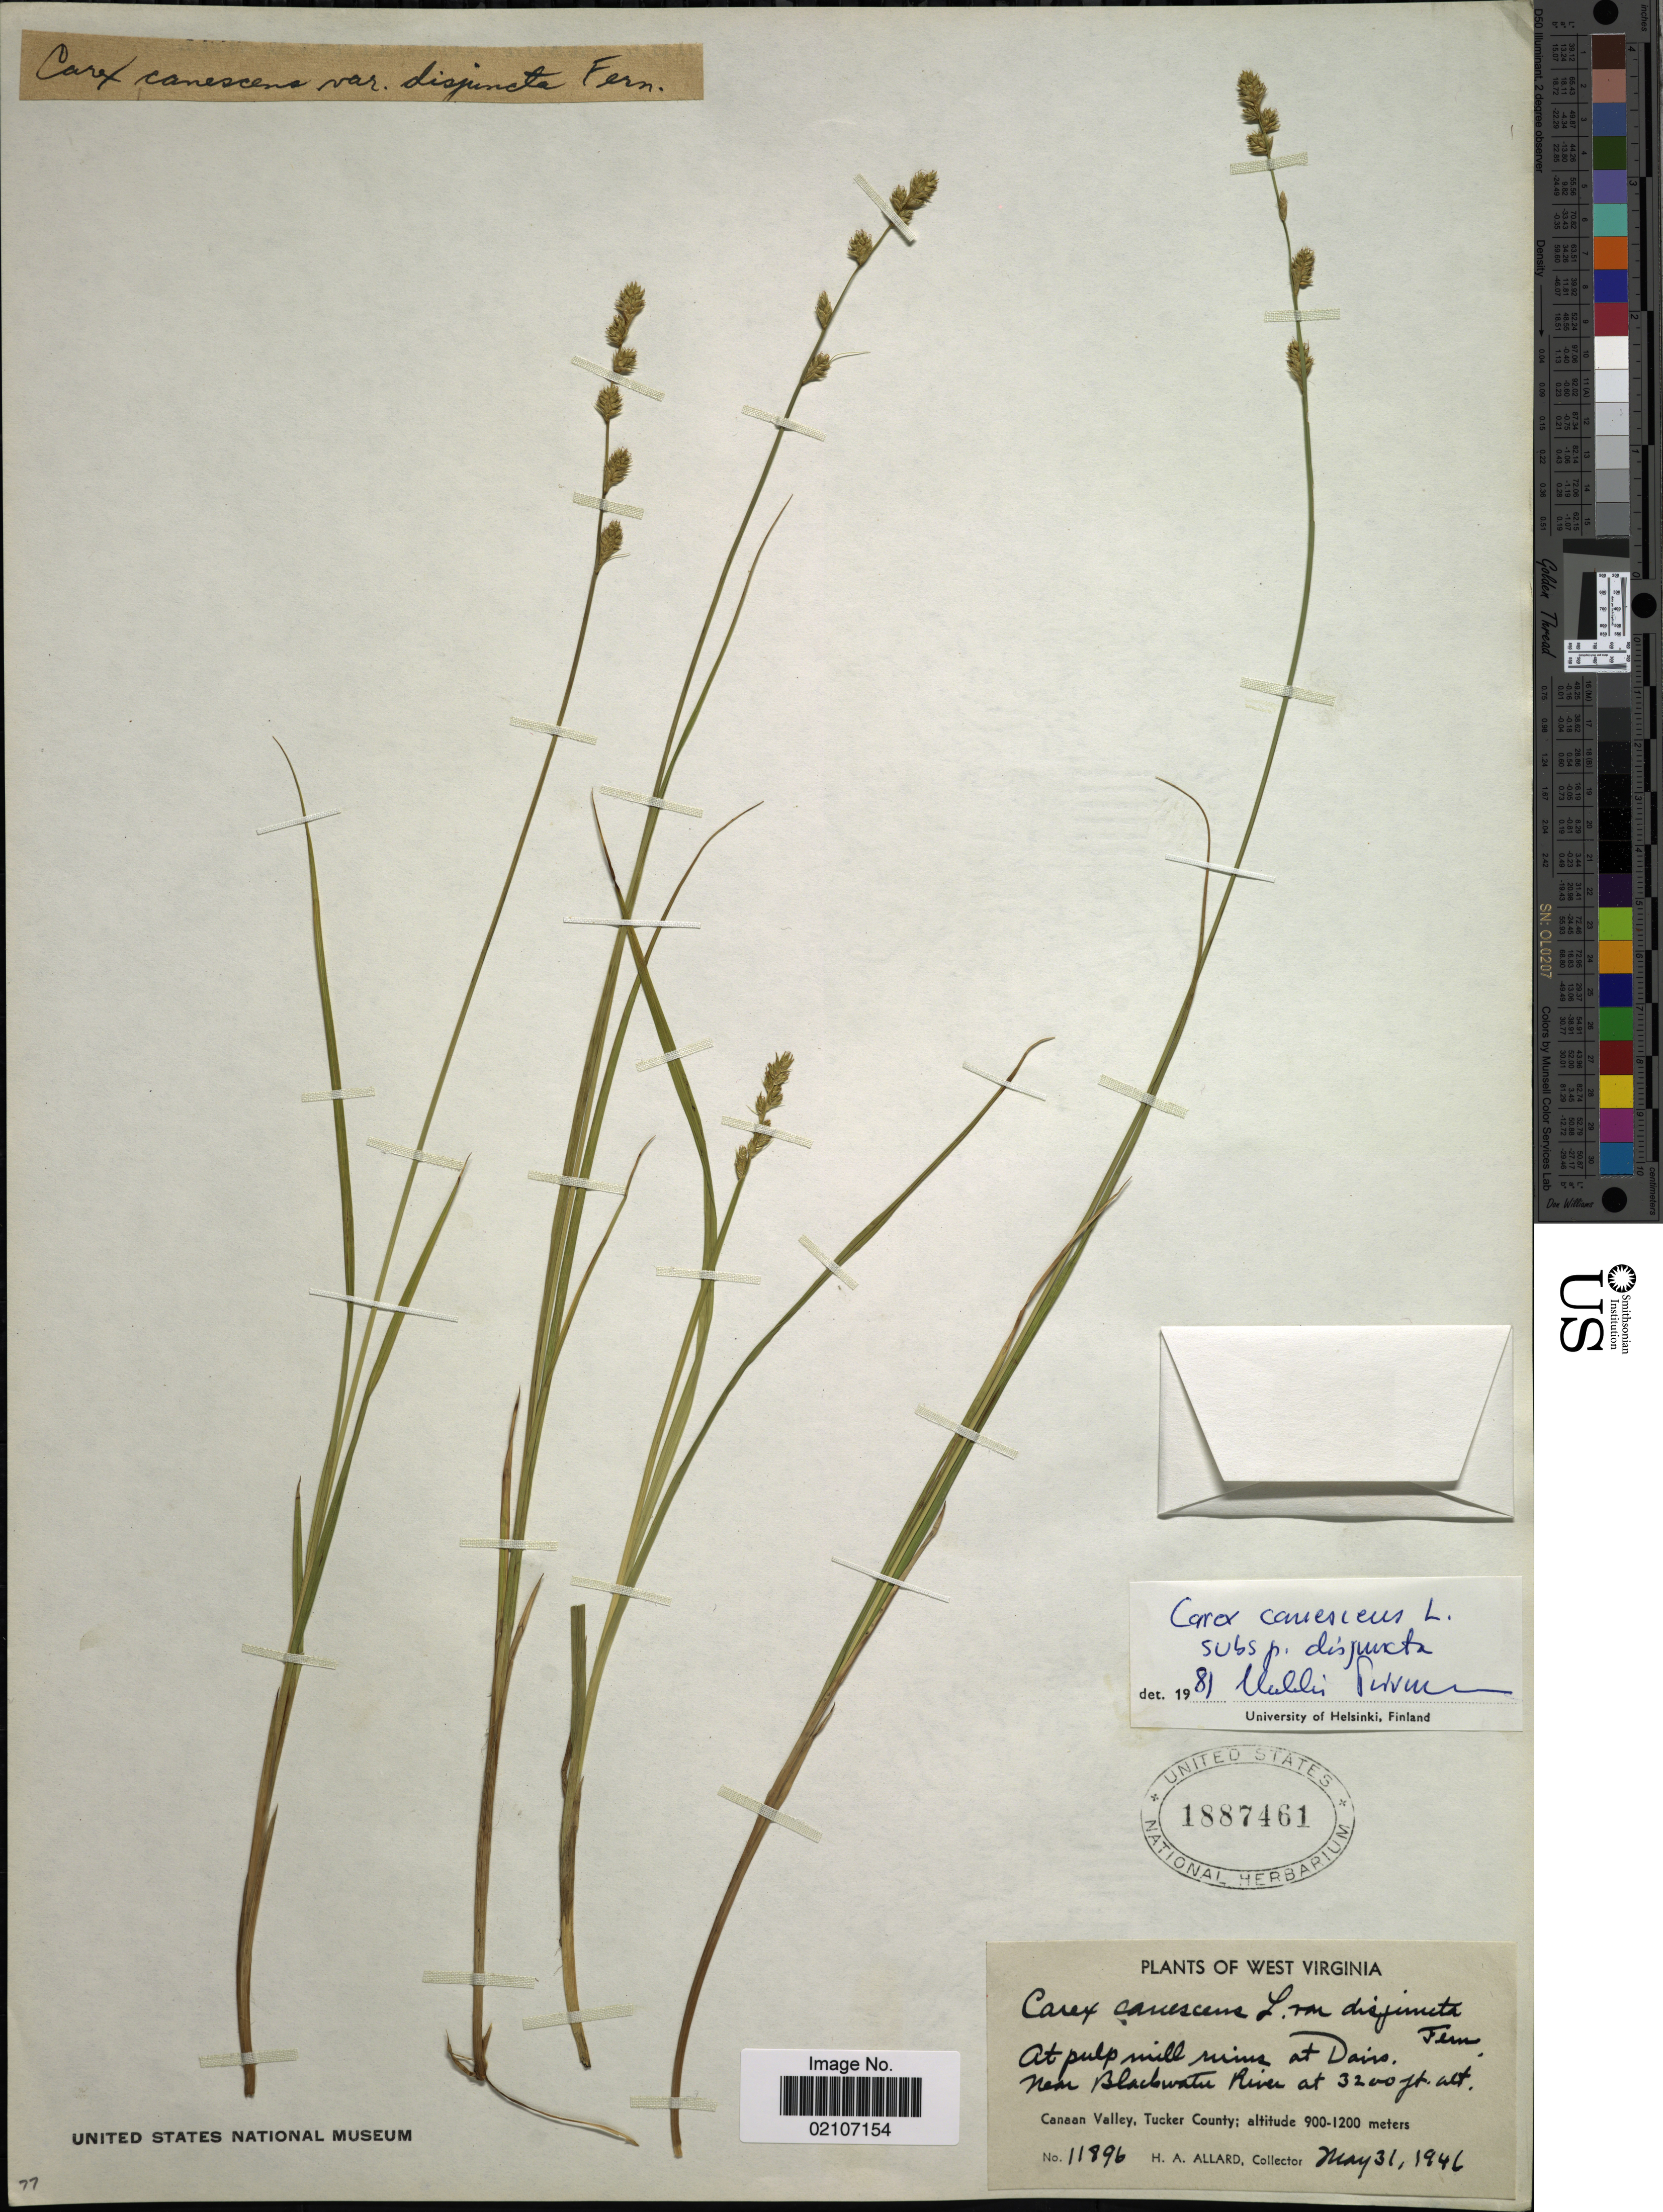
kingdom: Plantae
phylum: Tracheophyta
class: Liliopsida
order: Poales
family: Cyperaceae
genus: Carex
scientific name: Carex canescens var. disjuncta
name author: Fernald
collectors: H. A. Allard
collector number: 11896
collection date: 1946-05-31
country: United States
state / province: West Virginia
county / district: Tucker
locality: At pulp mill ruins at Davis near Blackwater River, Canaan Valley, Tucker County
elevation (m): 975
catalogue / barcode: US 1887461